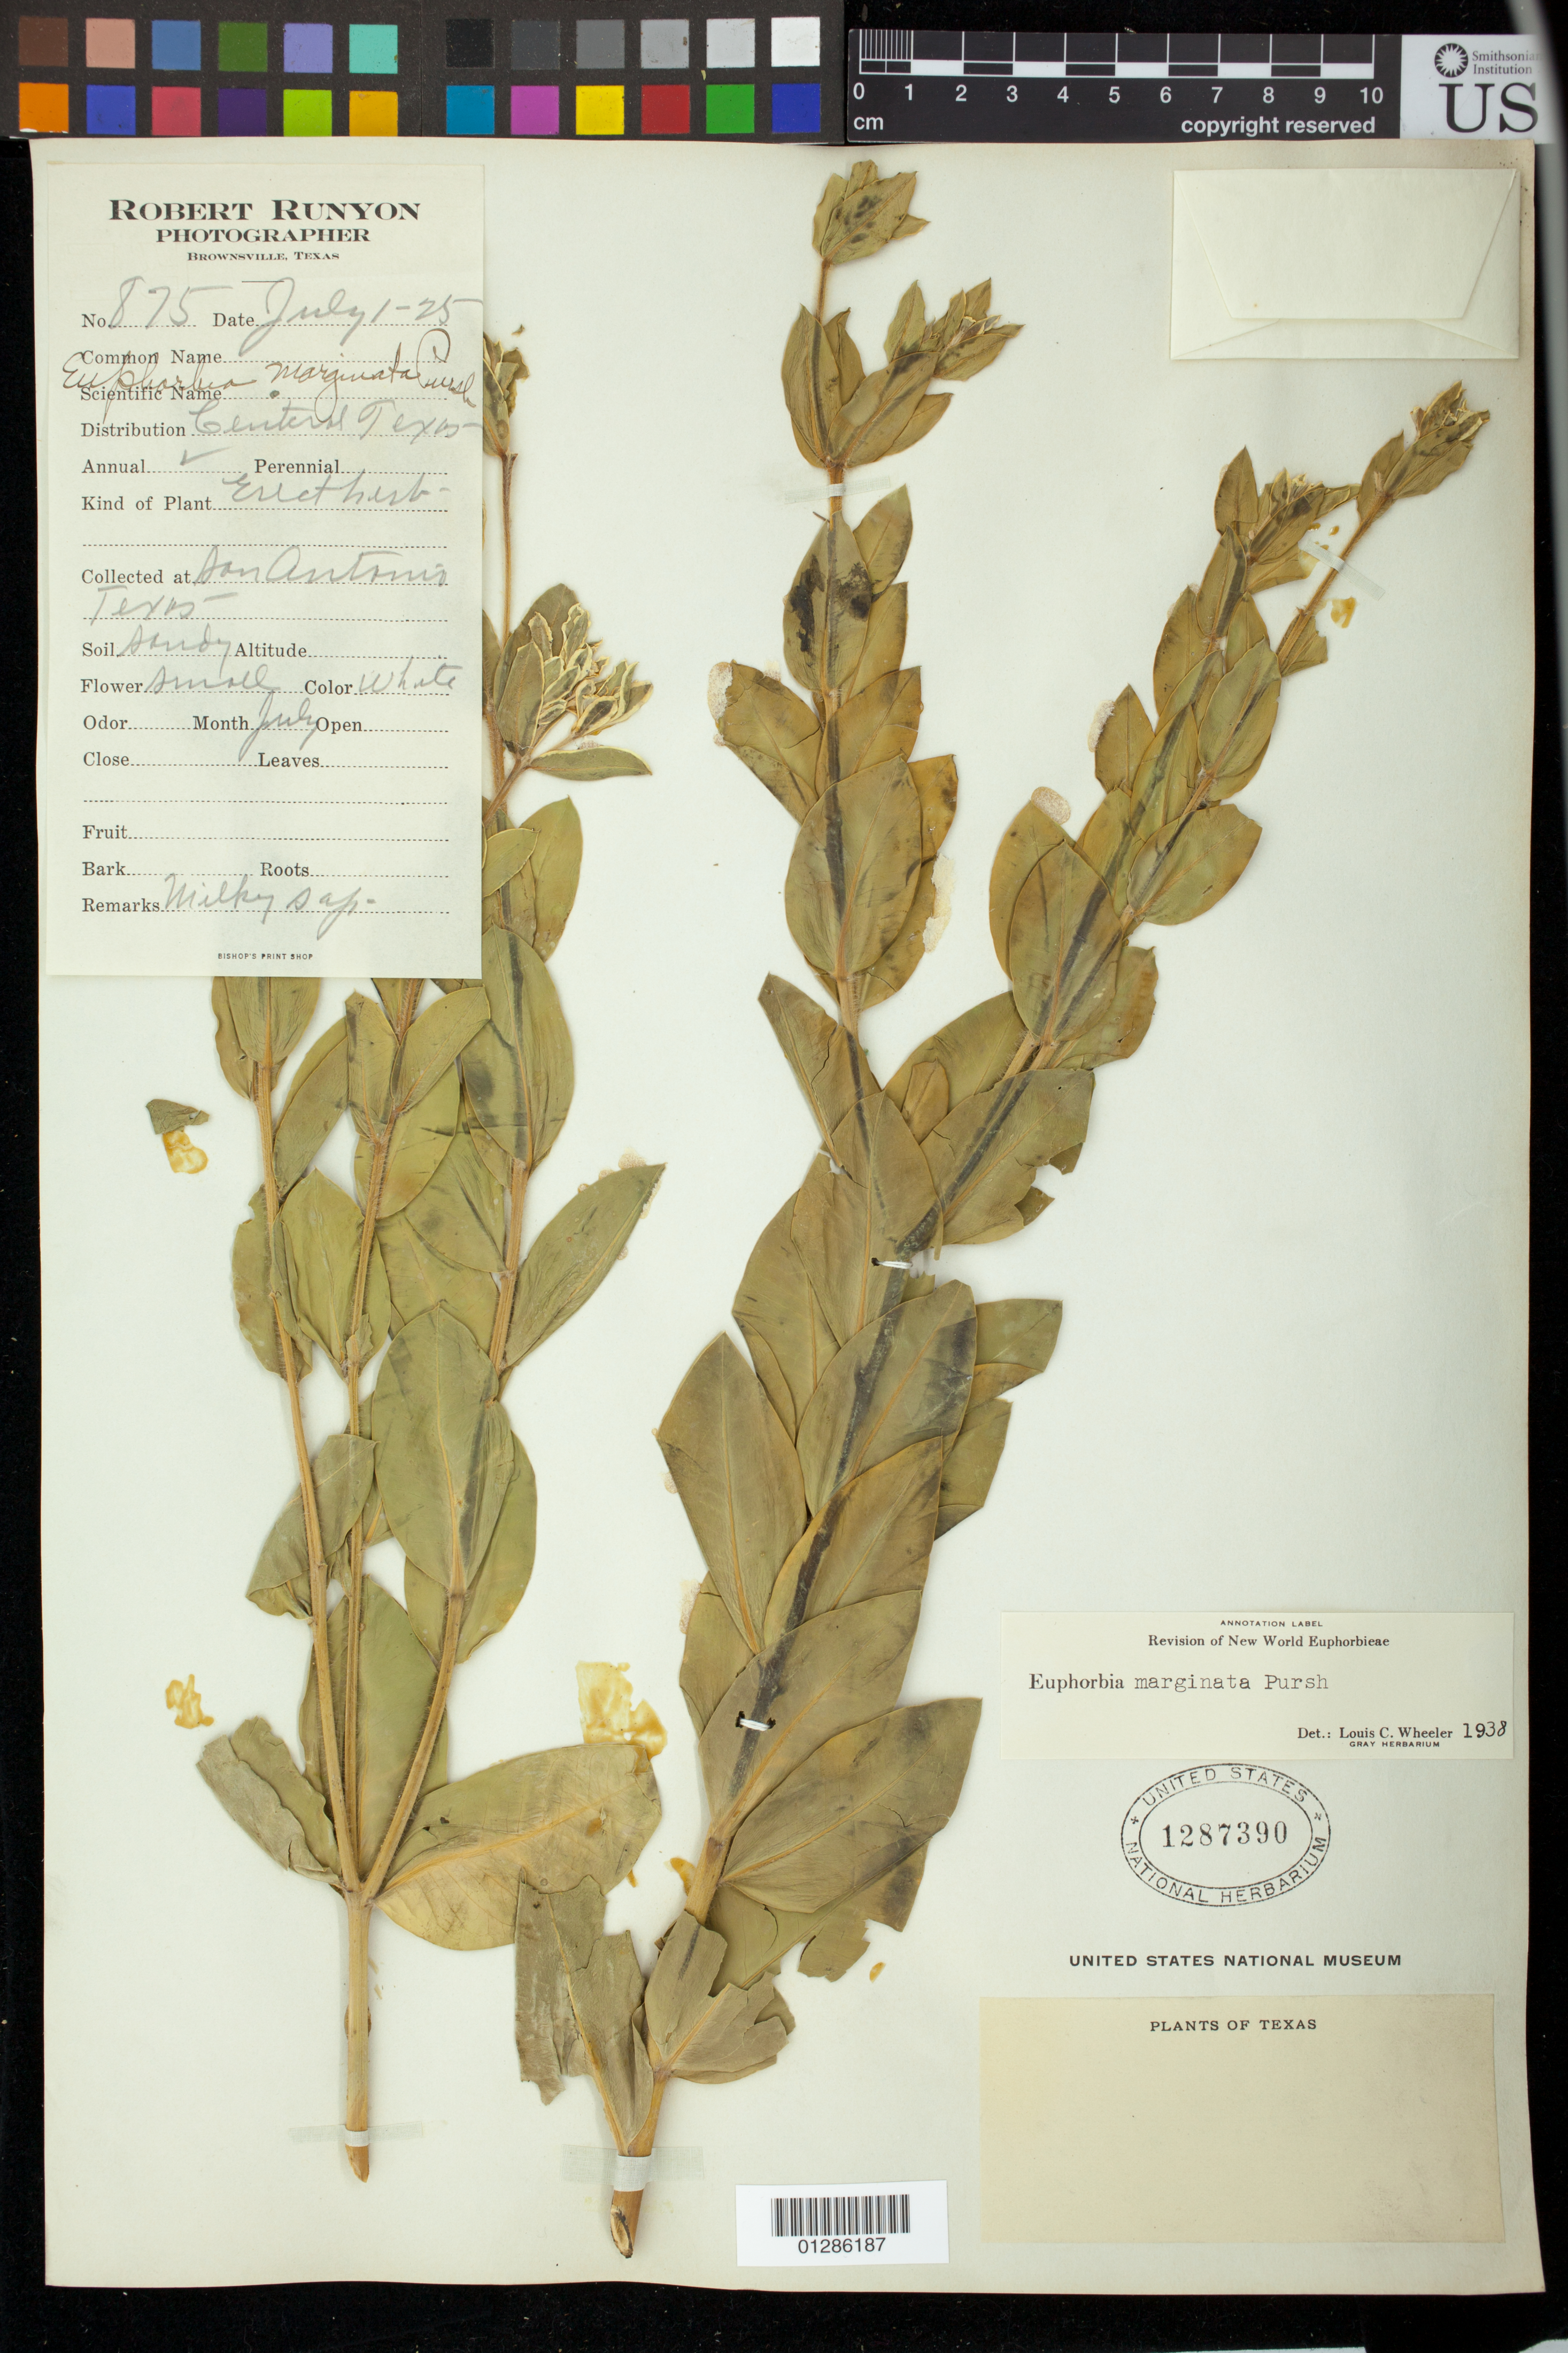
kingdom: Plantae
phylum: Tracheophyta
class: Magnoliopsida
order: Malpighiales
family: Euphorbiaceae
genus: Euphorbia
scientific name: Euphorbia marginata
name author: Pursh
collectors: R. Runyon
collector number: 875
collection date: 1925-07-01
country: United States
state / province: Texas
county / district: Bexar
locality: San Antonio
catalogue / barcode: US 1287390